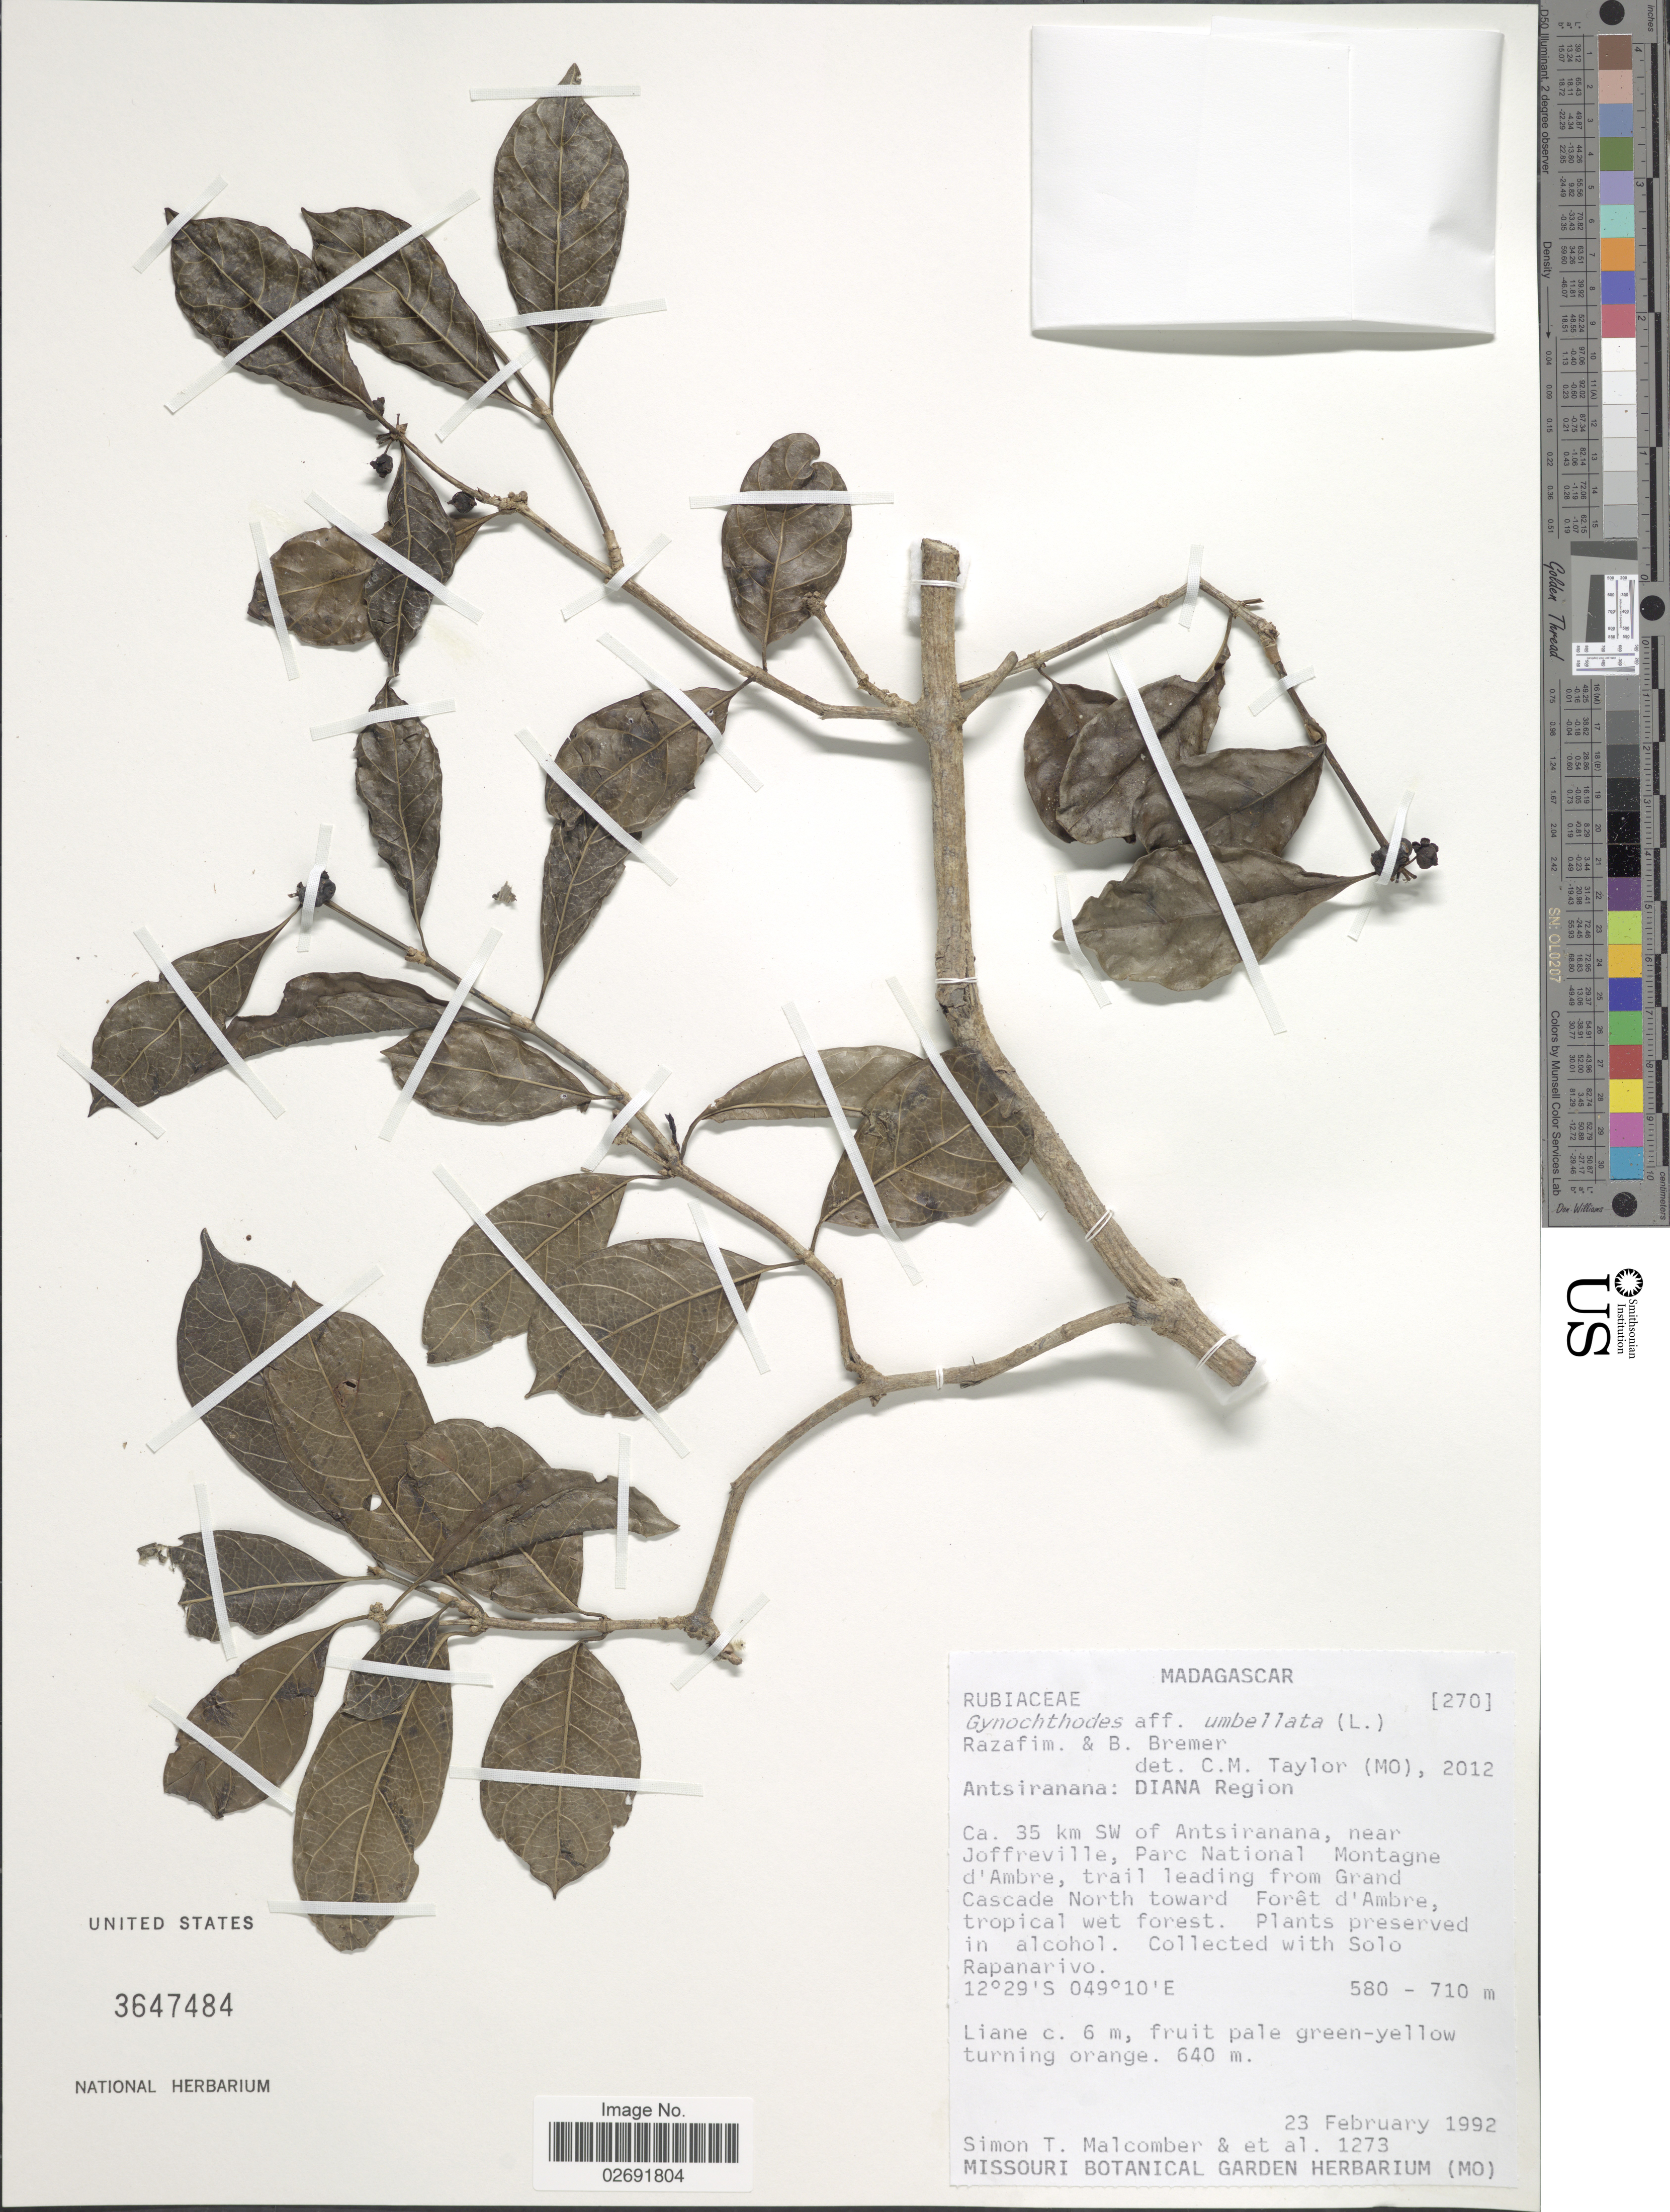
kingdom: Plantae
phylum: Tracheophyta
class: Magnoliopsida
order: Gentianales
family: Rubiaceae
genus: Gynochthodes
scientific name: Gynochthodes umbellata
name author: (L.) Razafim. & B. Bremer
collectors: S. T. Malcomber & et al.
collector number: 1273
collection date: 1992-02-23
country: Madagascar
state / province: Diana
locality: Diana Region, Ca. 35 km SW of Antsirana, near Joffreville, Parc National Montagne d'Ambre, trail leading from Grand Cascade North toward Forêt d'Ambre, tropical wet forest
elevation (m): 580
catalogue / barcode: US 3647484